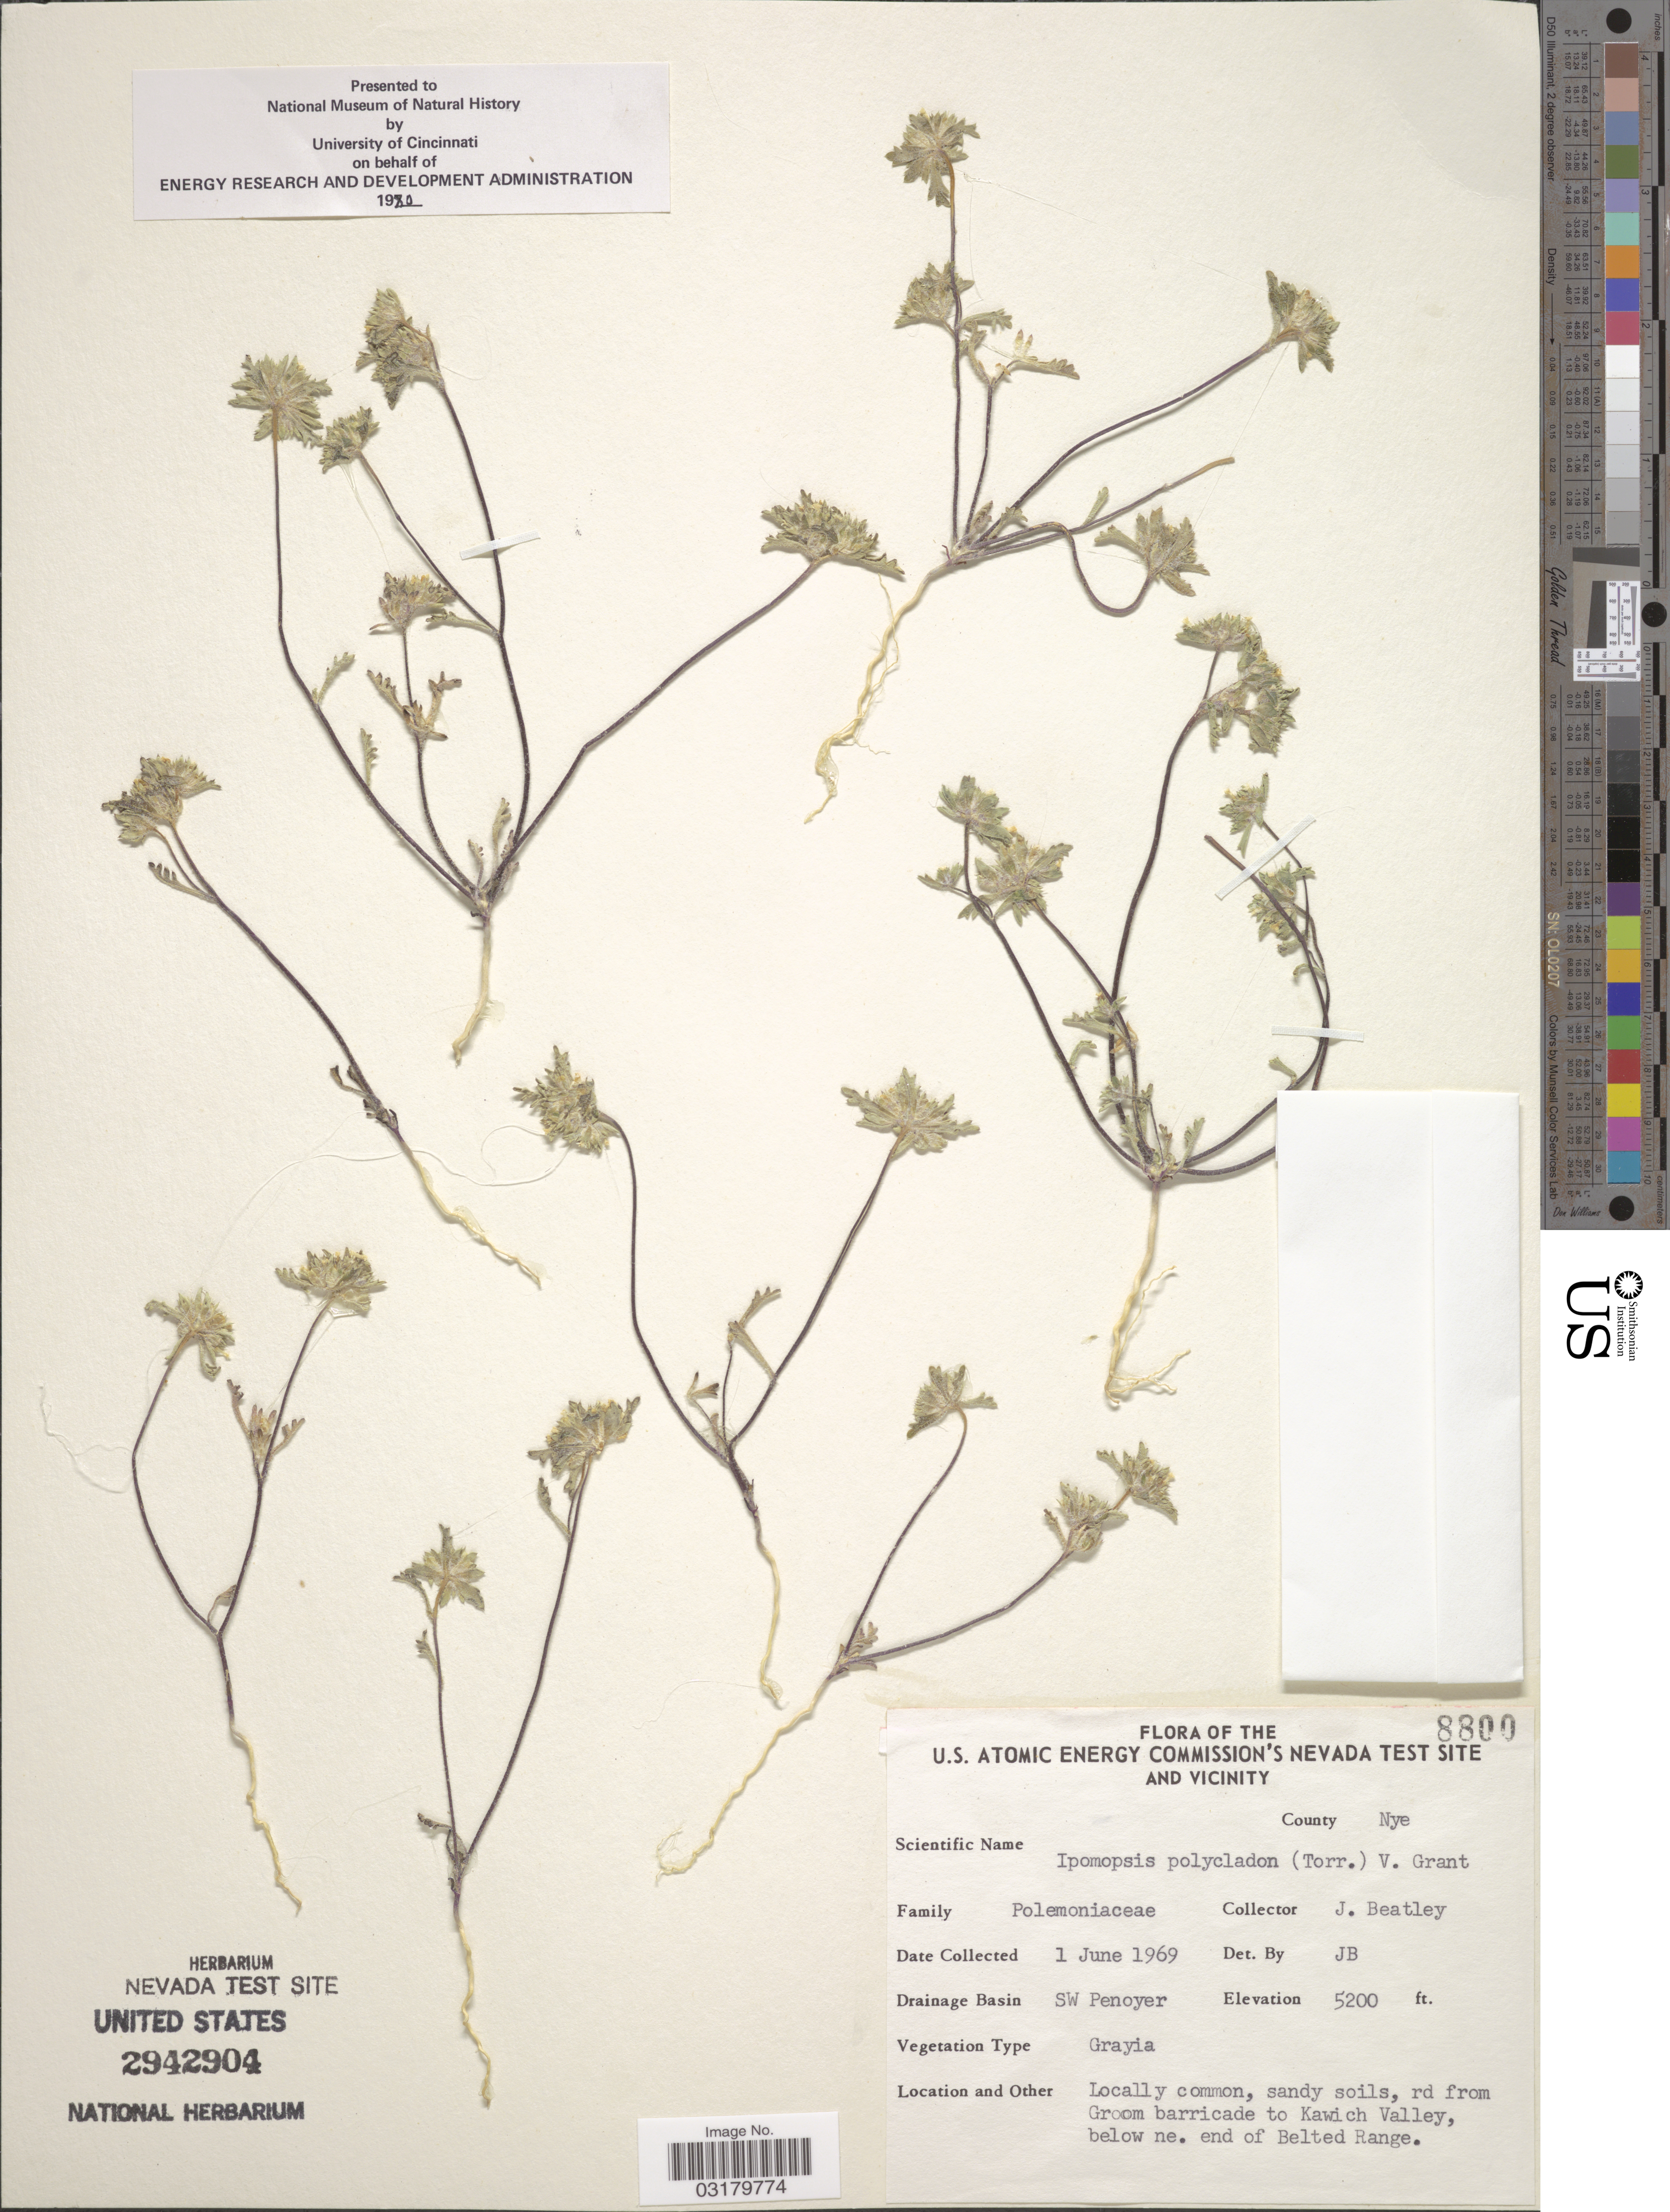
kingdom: Plantae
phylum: Tracheophyta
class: Magnoliopsida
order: Ericales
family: Polemoniaceae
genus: Ipomopsis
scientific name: Ipomopsis polycladon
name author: (Torr.) V.E. Grant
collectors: J. C. Beatley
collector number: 8800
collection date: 1969-06-01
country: United States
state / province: Nevada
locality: The U.S. Atomic Energy Commission's Nevada Test Site and Vicinity. County Nye. Drainage Basin SW Penoyer, sandy soils, rd from Groom barricade to Kawich Valley, below ne. end of Belted Range.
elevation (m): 1585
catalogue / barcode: US 2942904